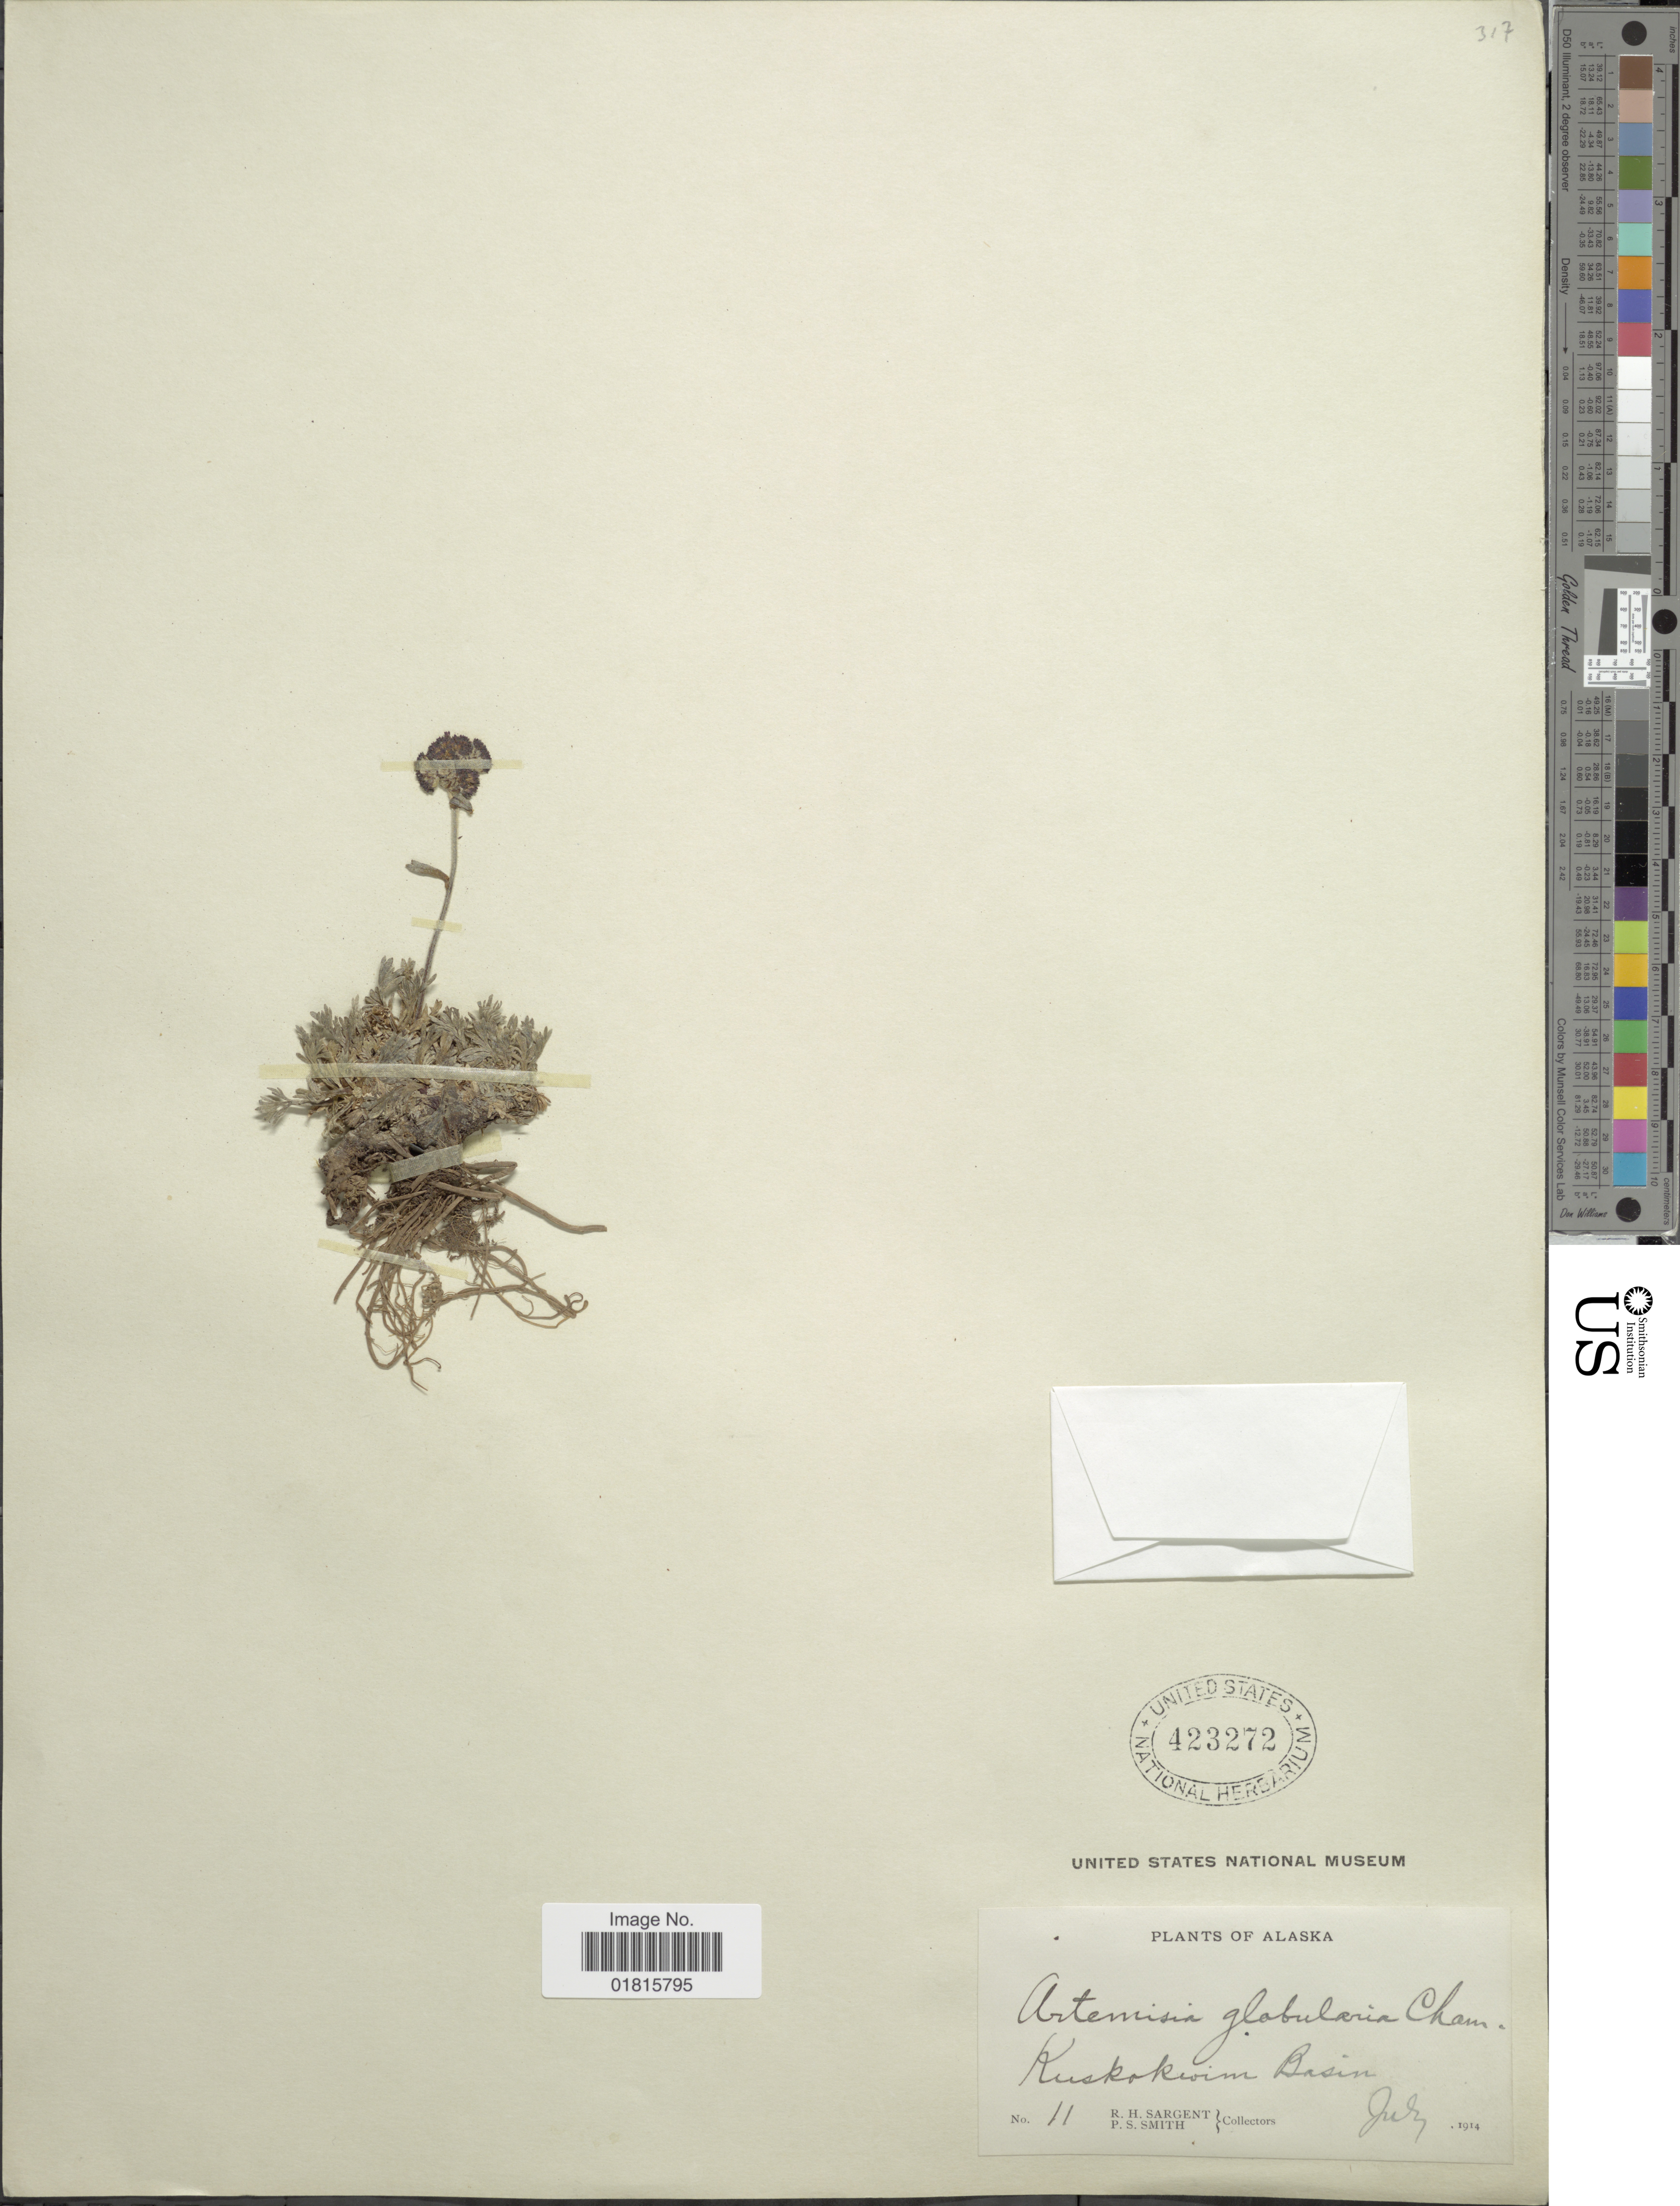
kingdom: Plantae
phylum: Tracheophyta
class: Magnoliopsida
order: Asterales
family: Asteraceae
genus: Artemisia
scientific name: Artemisia globularia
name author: Cham. ex Besser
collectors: R. Sargent & P. Smith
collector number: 11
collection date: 1914-07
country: United States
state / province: Alaska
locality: Kuskokioim Basin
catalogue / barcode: US 423272